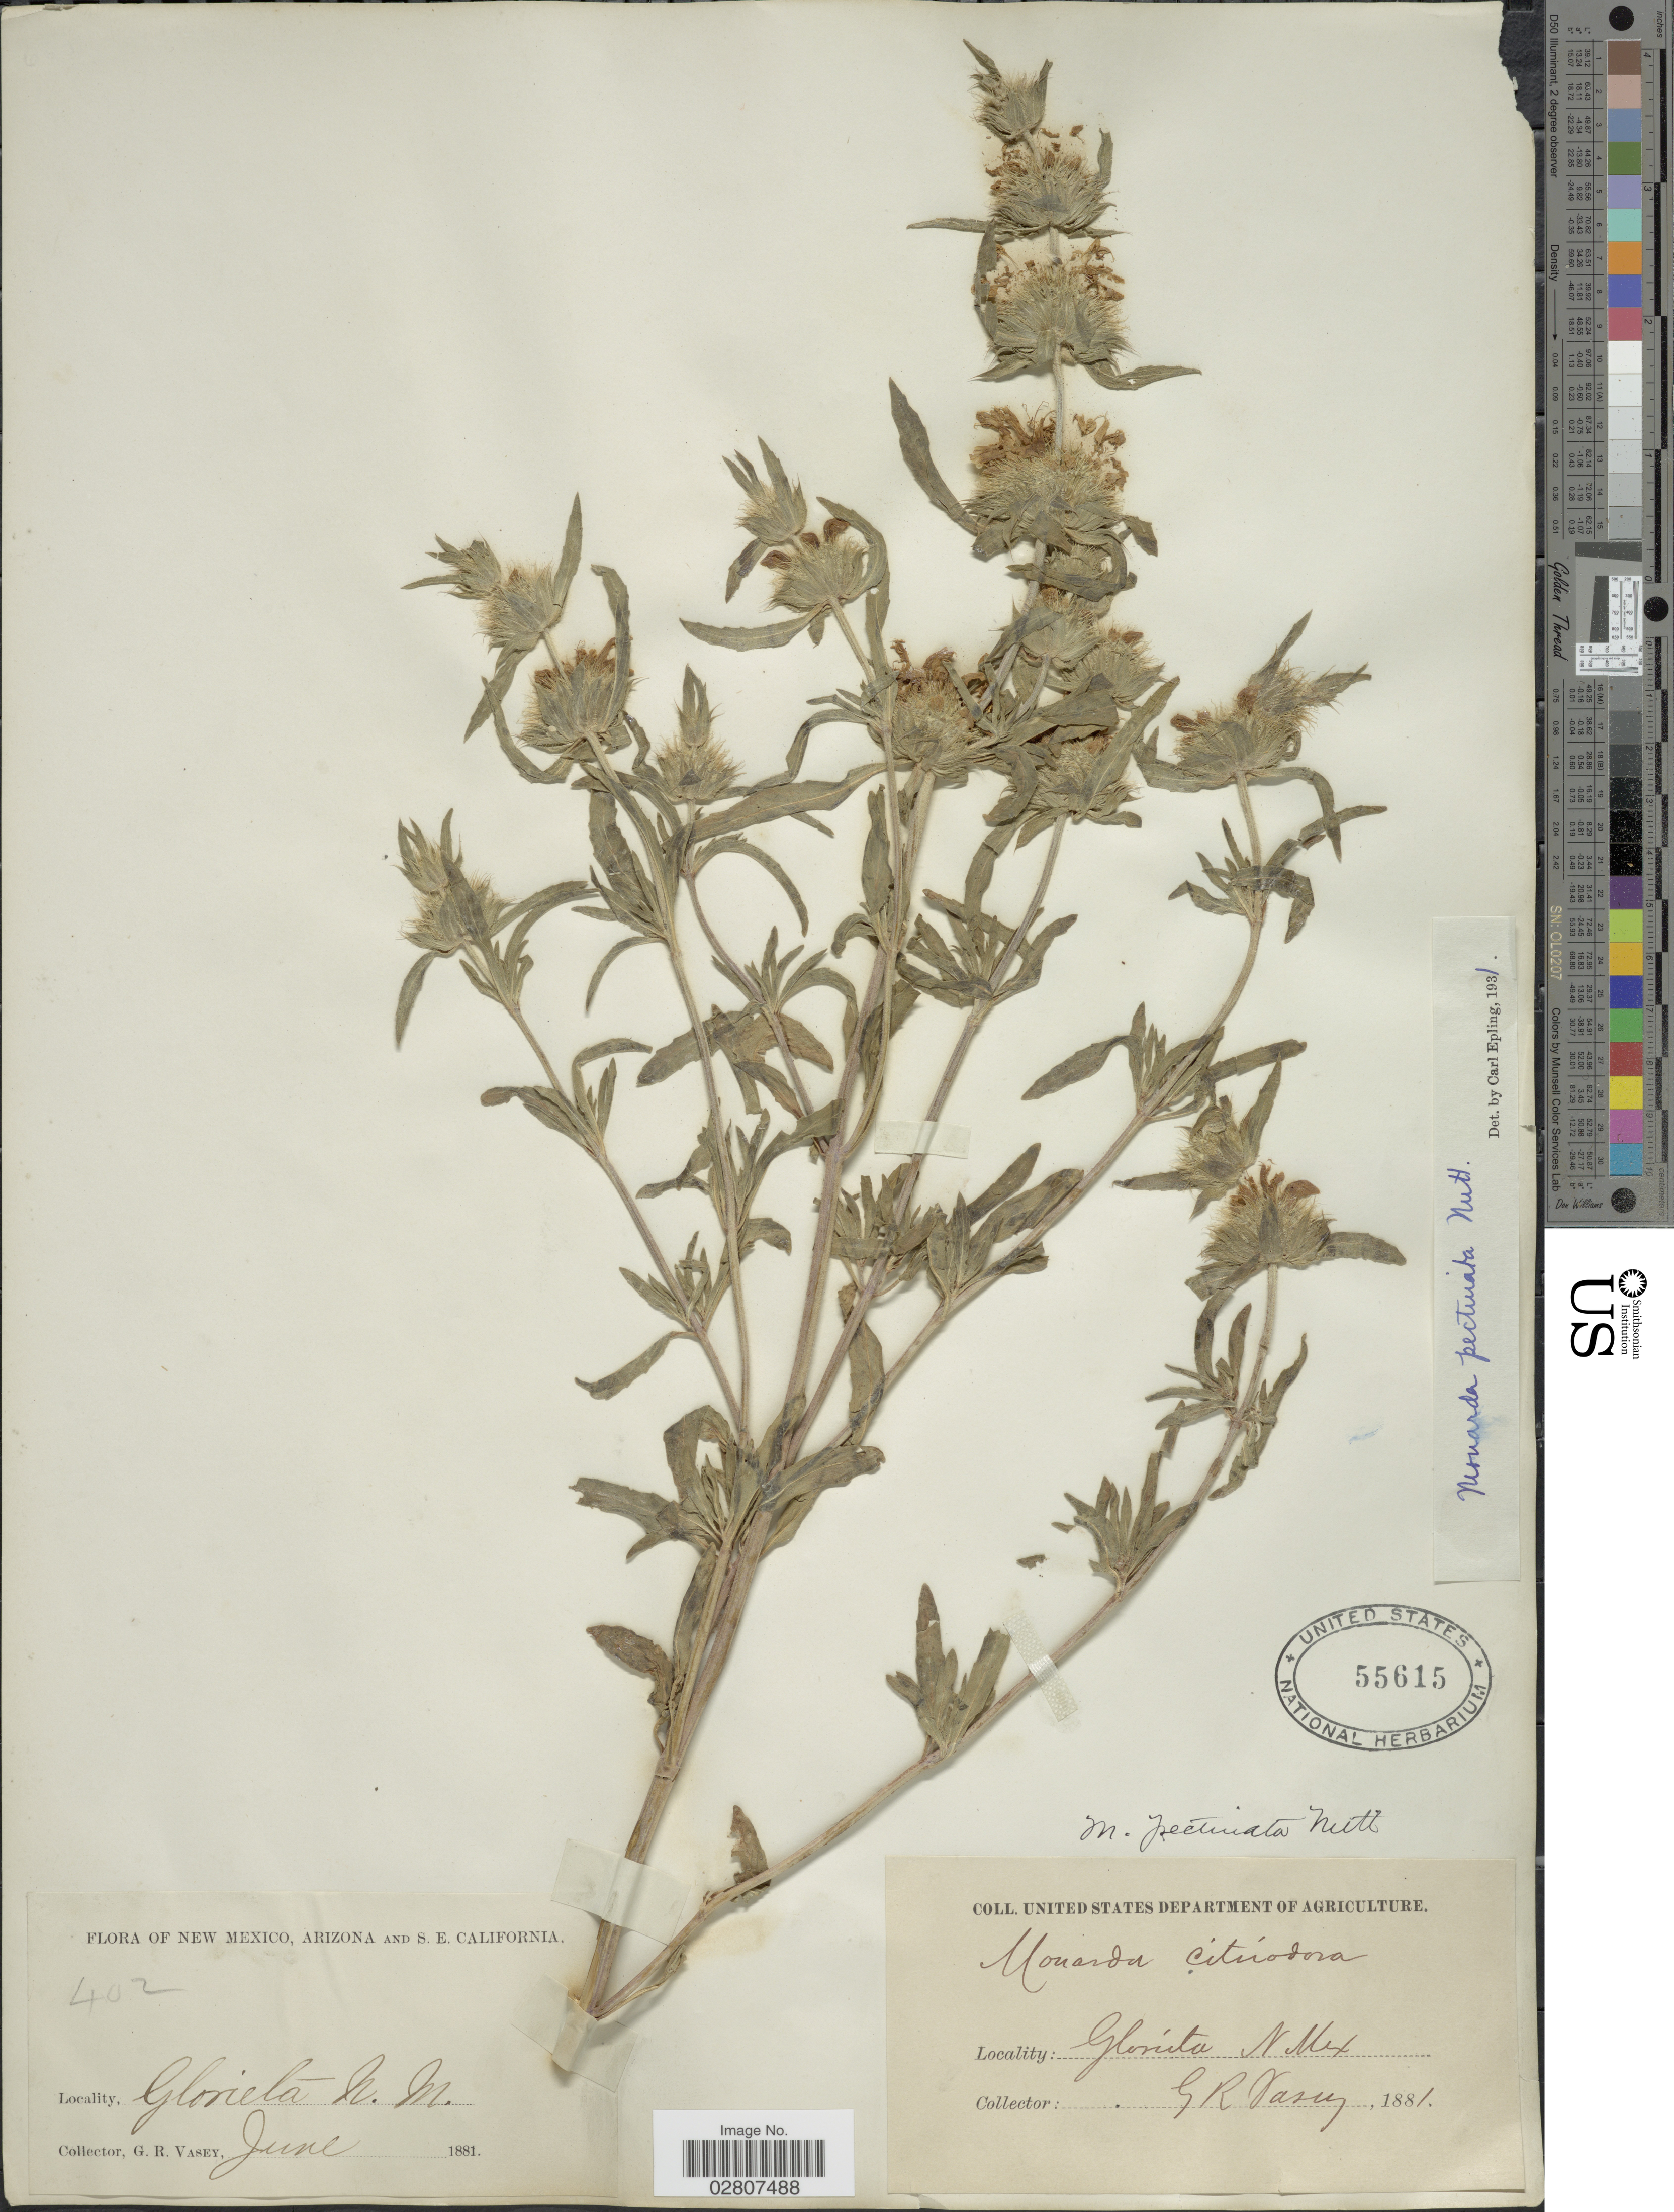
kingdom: Plantae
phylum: Tracheophyta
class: Magnoliopsida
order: Lamiales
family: Lamiaceae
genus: Monarda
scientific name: Monarda pectinata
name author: Nutt.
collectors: G. R. Vasey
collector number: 402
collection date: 1881-06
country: United States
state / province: New Mexico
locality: Glorieta N.M.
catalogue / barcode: US 55615